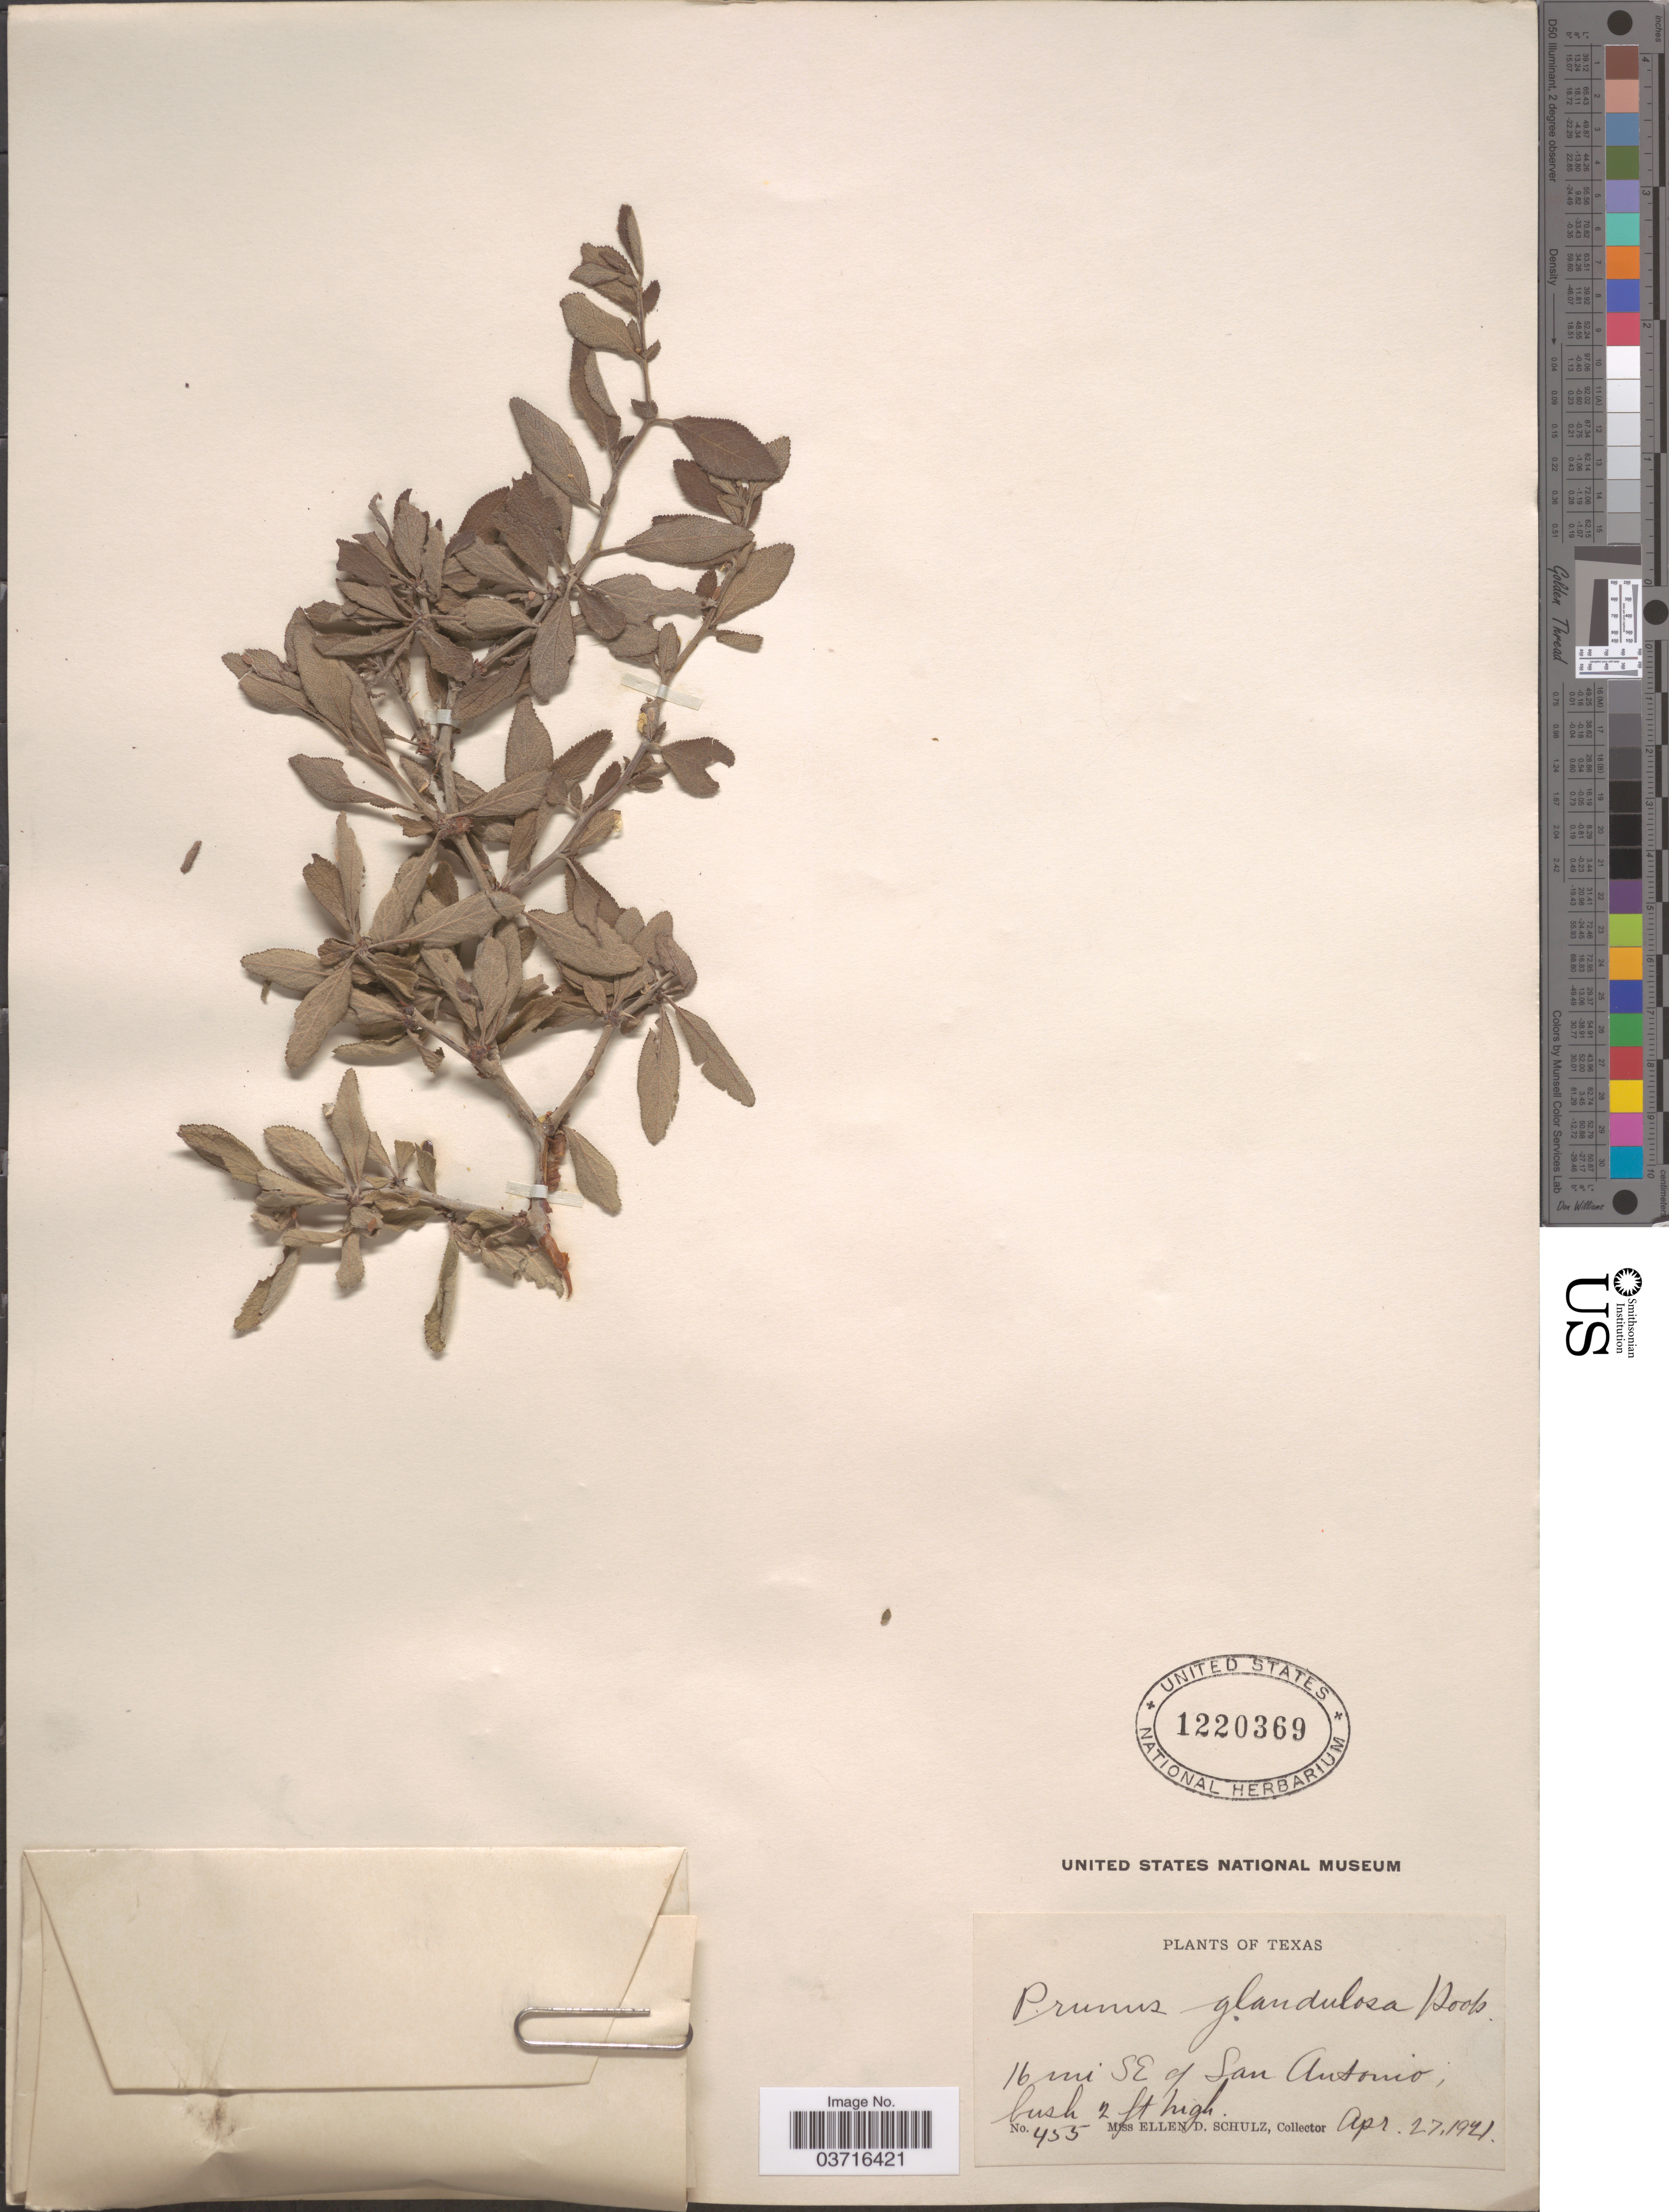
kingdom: Plantae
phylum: Tracheophyta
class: Magnoliopsida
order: Rosales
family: Rosaceae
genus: Prunus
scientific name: Prunus texana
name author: D. Dietr.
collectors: E. D. Schulz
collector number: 455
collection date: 1921-04-27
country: United States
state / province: Texas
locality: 16 mi SE of San Antonio.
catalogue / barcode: US 1220369